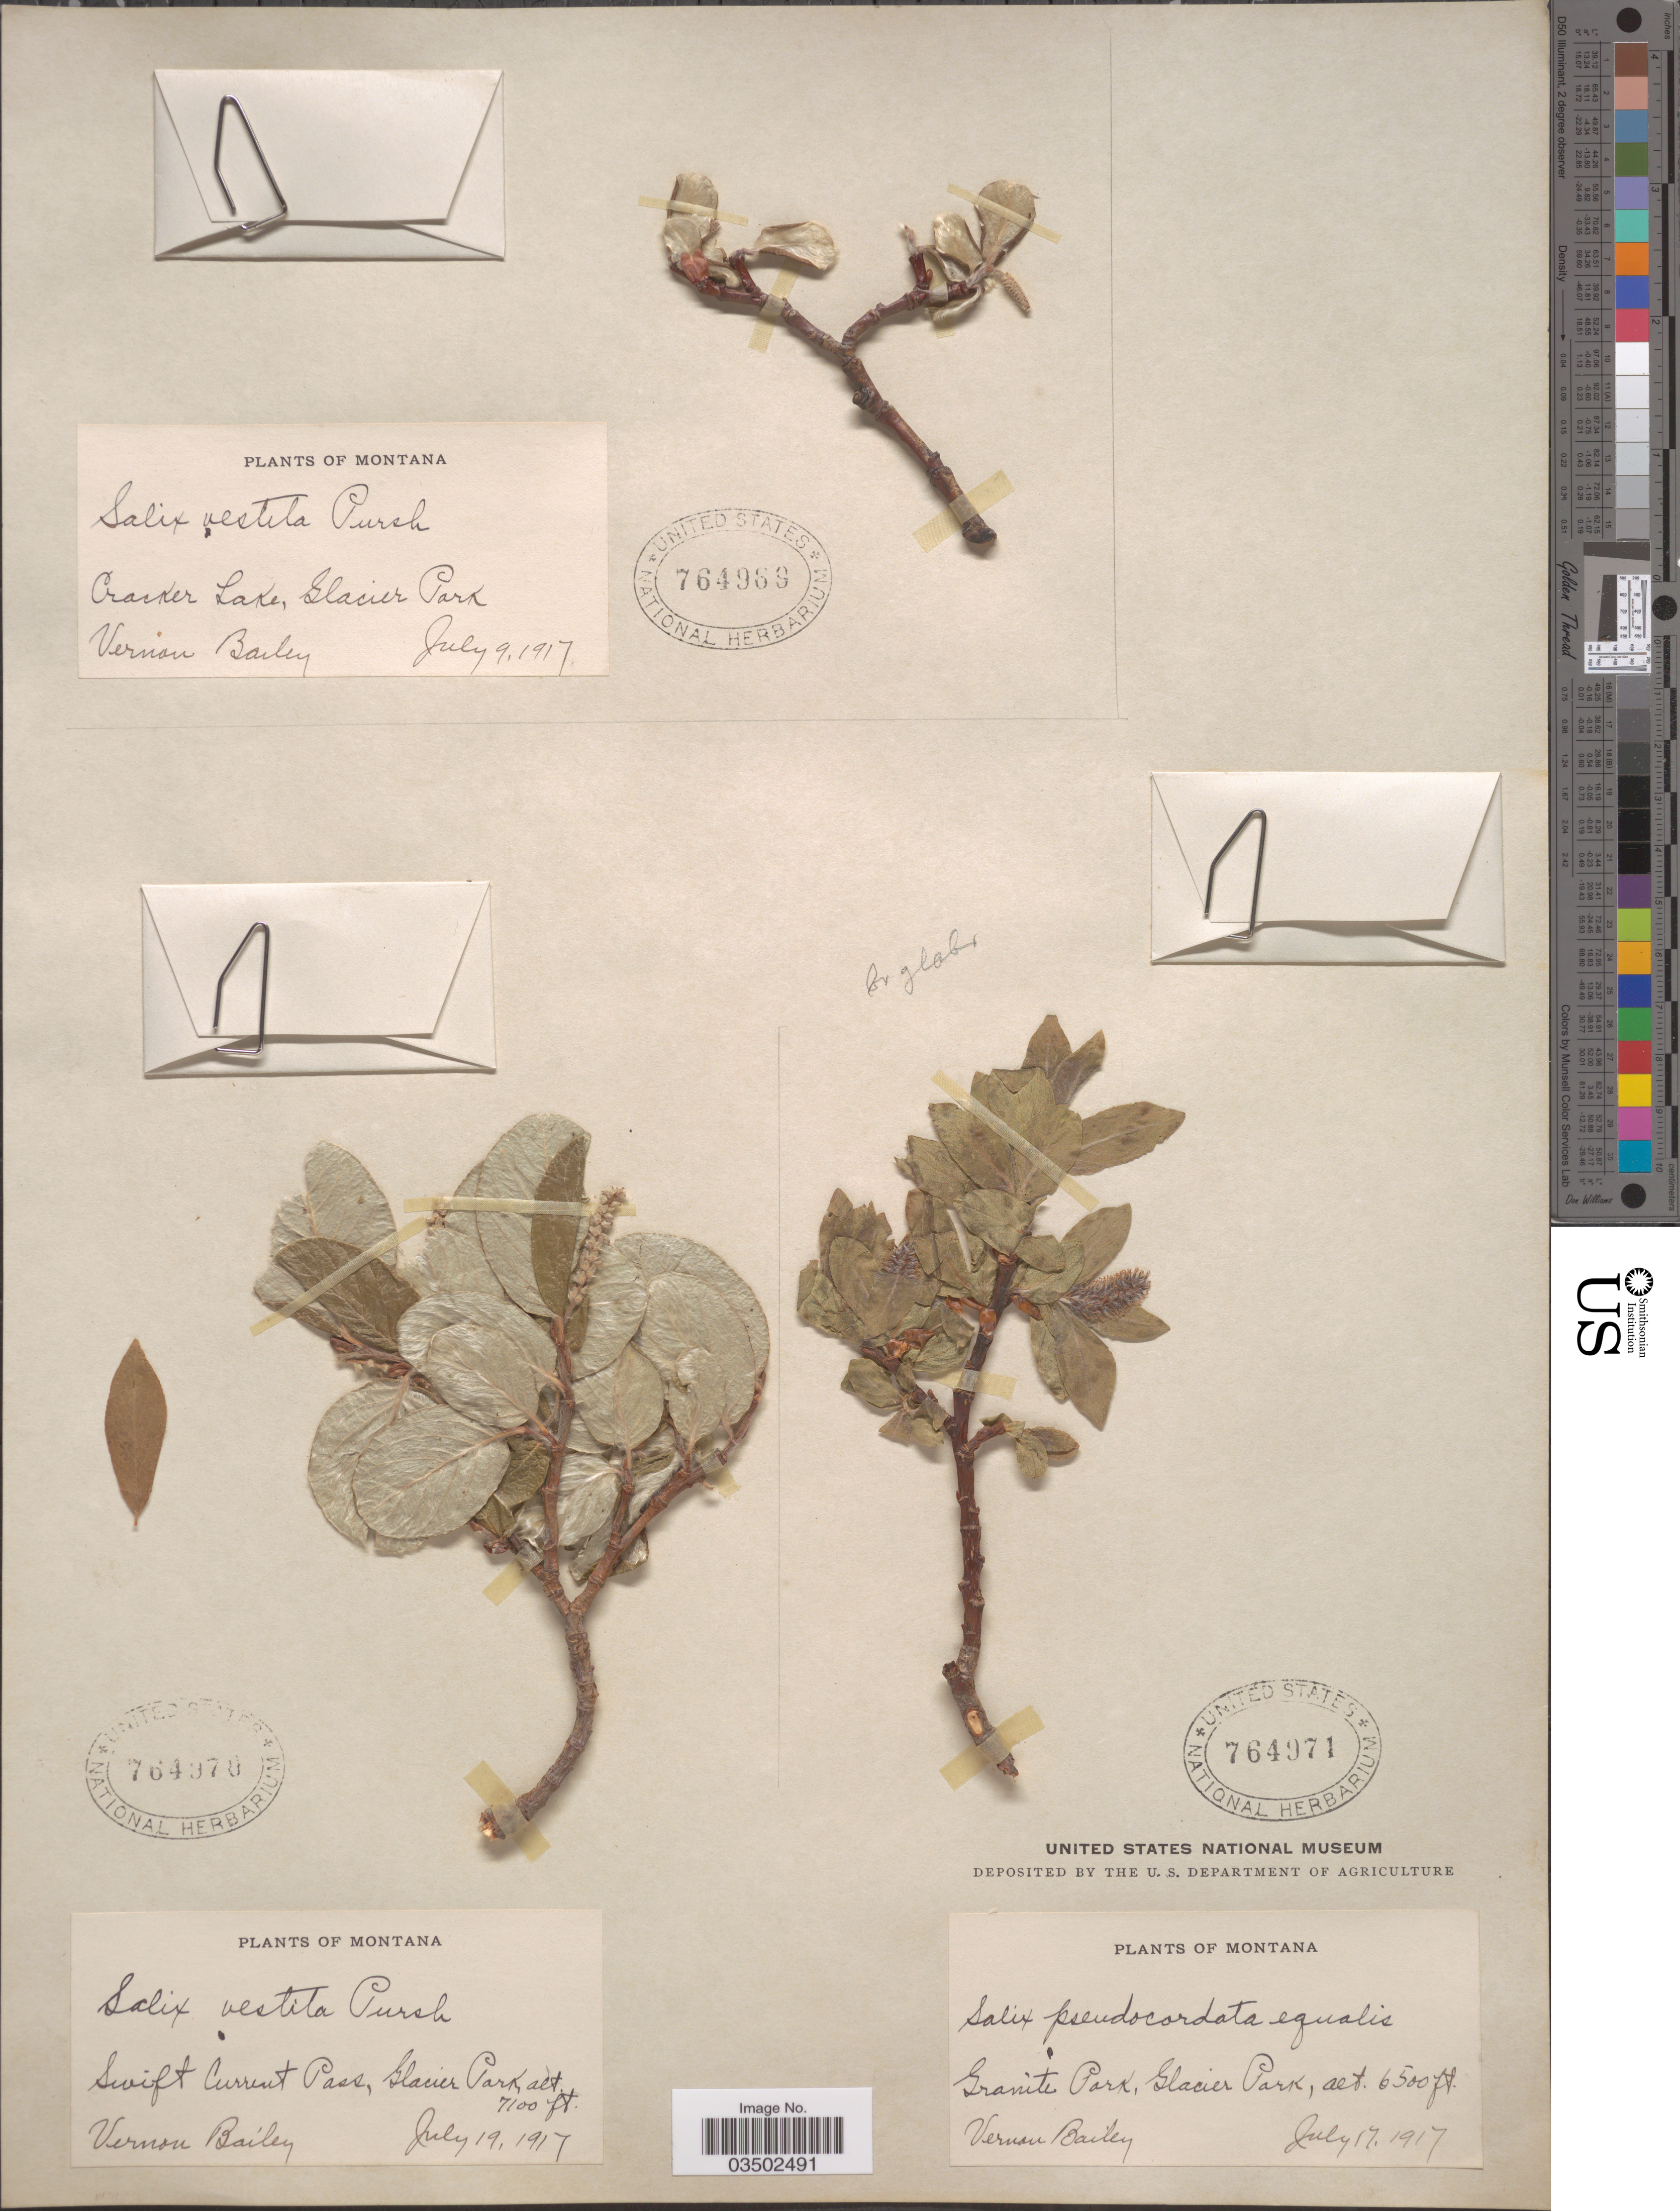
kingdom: Plantae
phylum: Tracheophyta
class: Magnoliopsida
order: Malpighiales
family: Salicaceae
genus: Salix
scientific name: Salix pseudocordata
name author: (Andersson) Andersson ex Rydb.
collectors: V. O. Bailey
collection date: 1917-07-19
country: United States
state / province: Montana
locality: Swift Current Pass, Glacier Park.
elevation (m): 2164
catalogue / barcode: US 764970-2